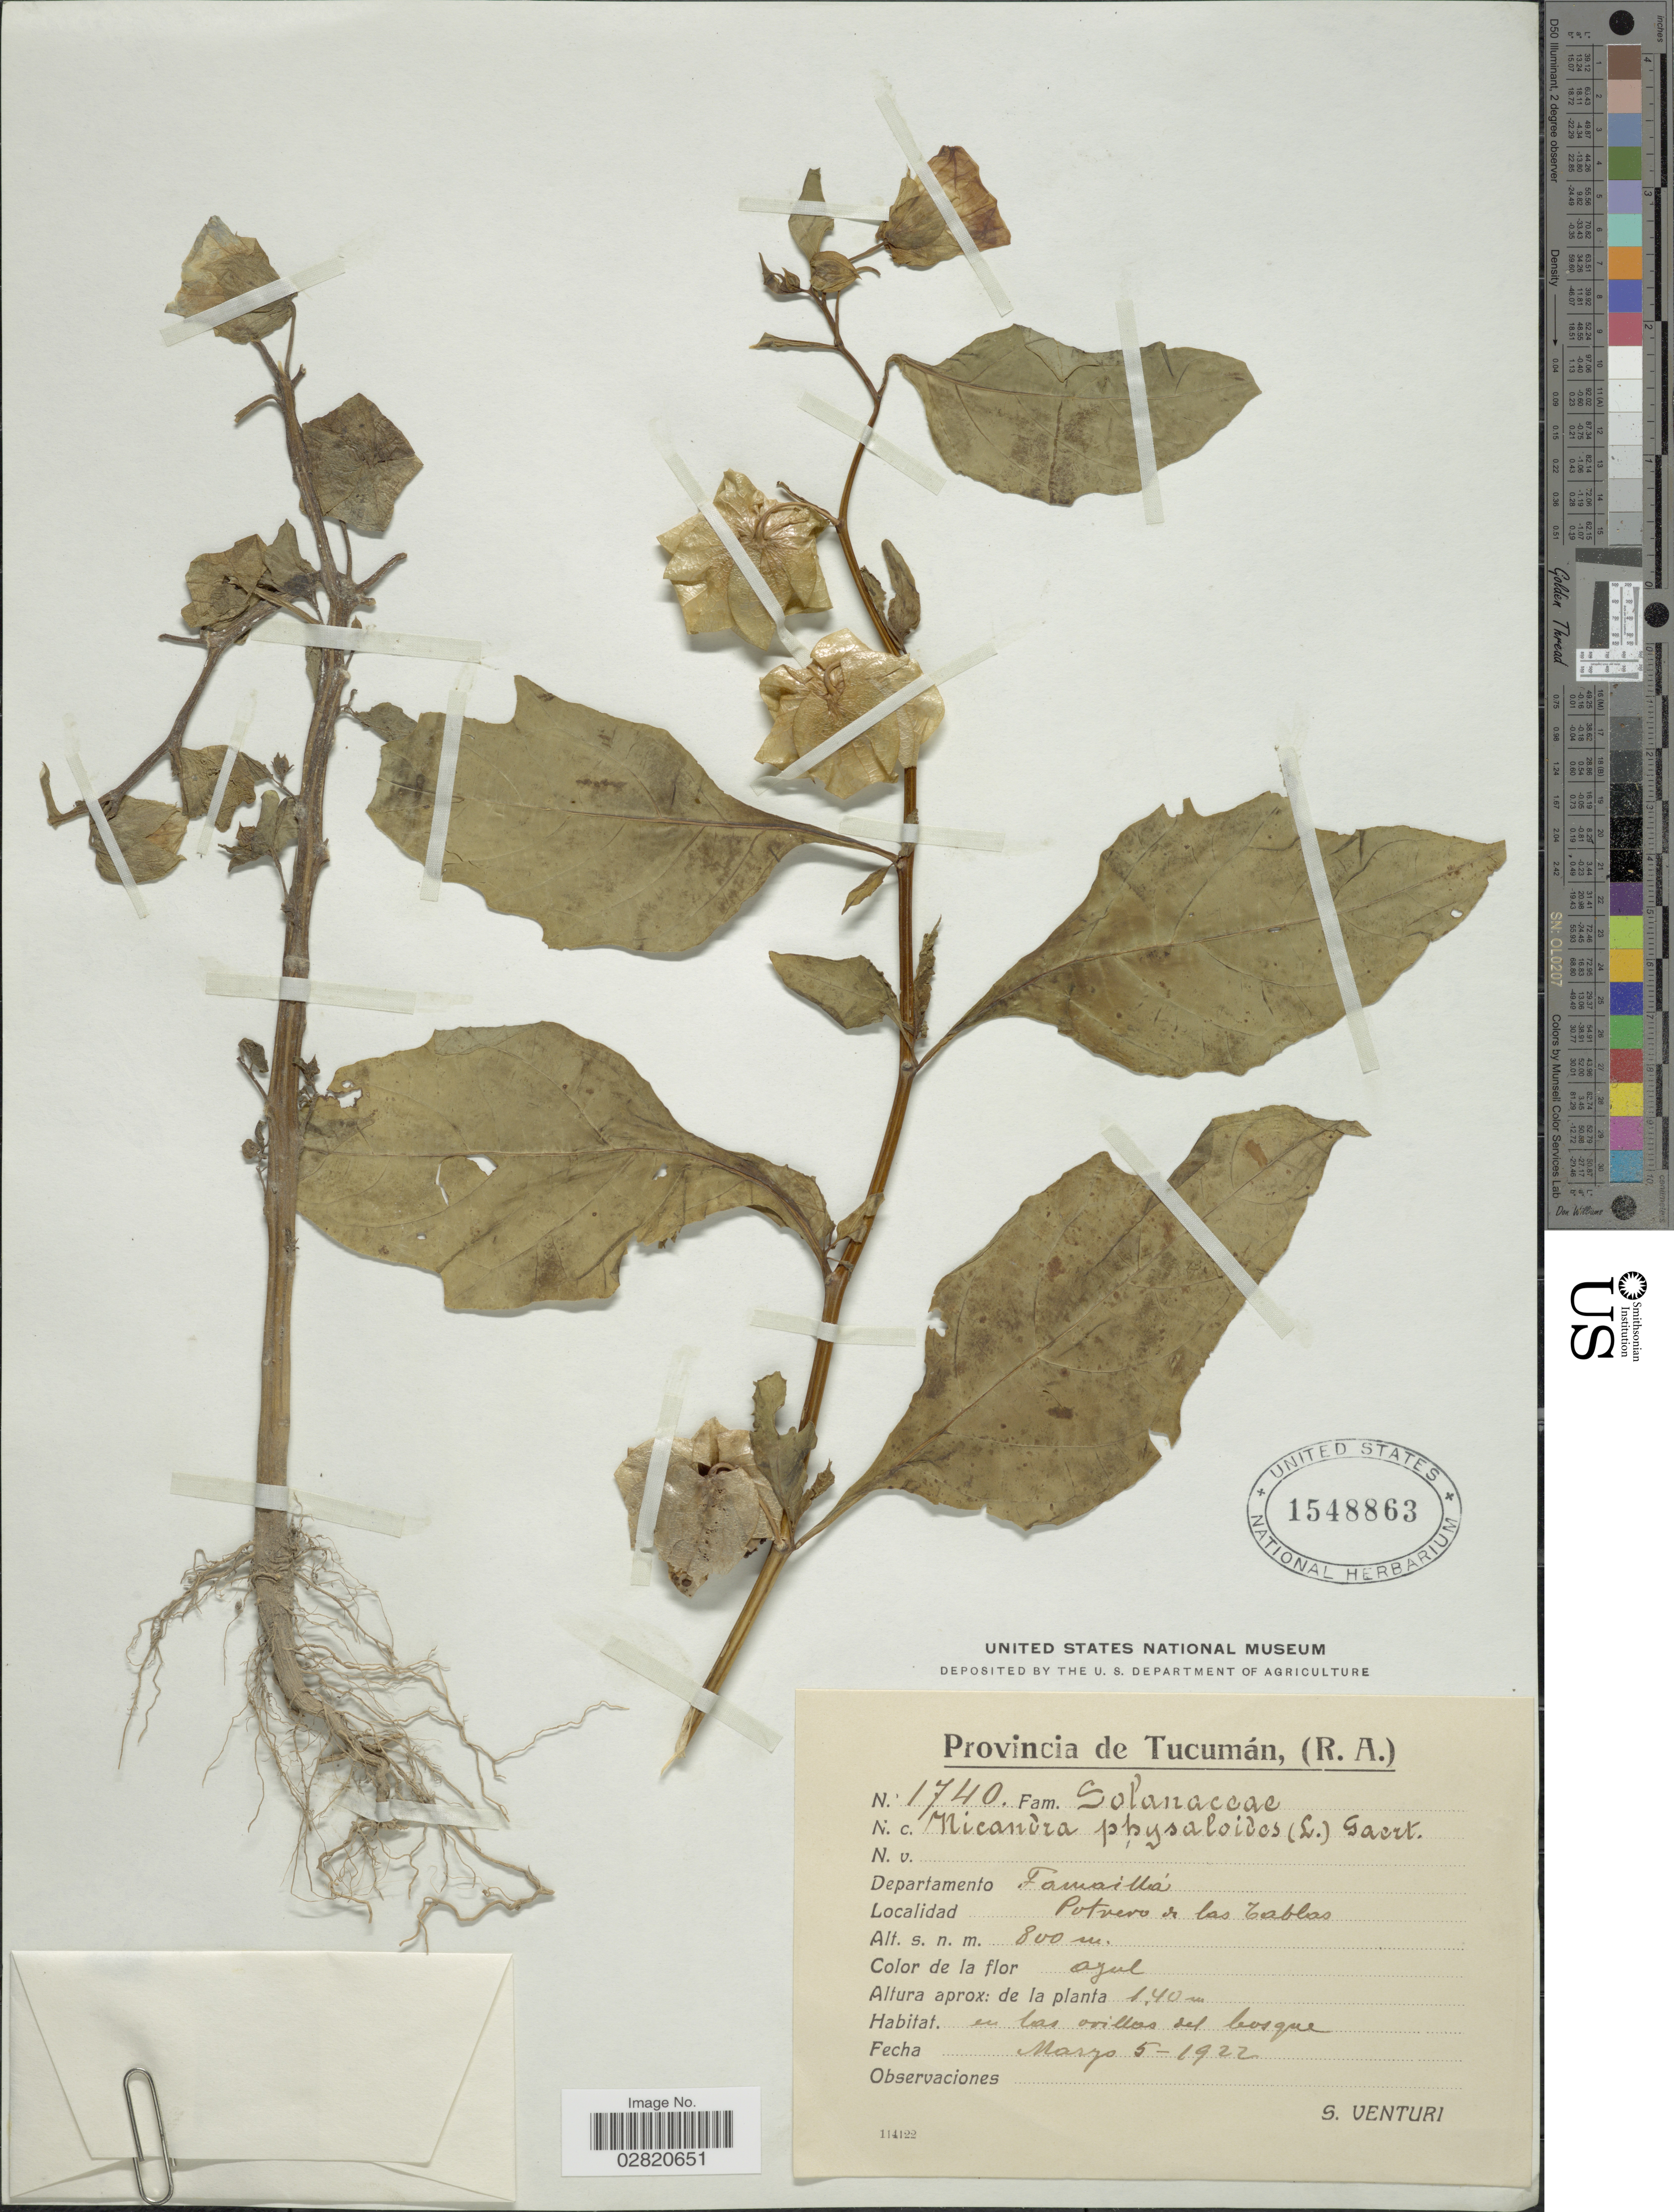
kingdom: Plantae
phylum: Tracheophyta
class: Magnoliopsida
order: Solanales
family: Solanaceae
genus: Nicandra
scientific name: Nicandra physalodes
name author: (L.) Gaertn.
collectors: S. Venturi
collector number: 1740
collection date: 1922-03-05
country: Argentina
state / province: Tucuman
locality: Provincia de Tucumán. Departamento Famaillá. Potrero de las Cablas.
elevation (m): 800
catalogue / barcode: US 1548863